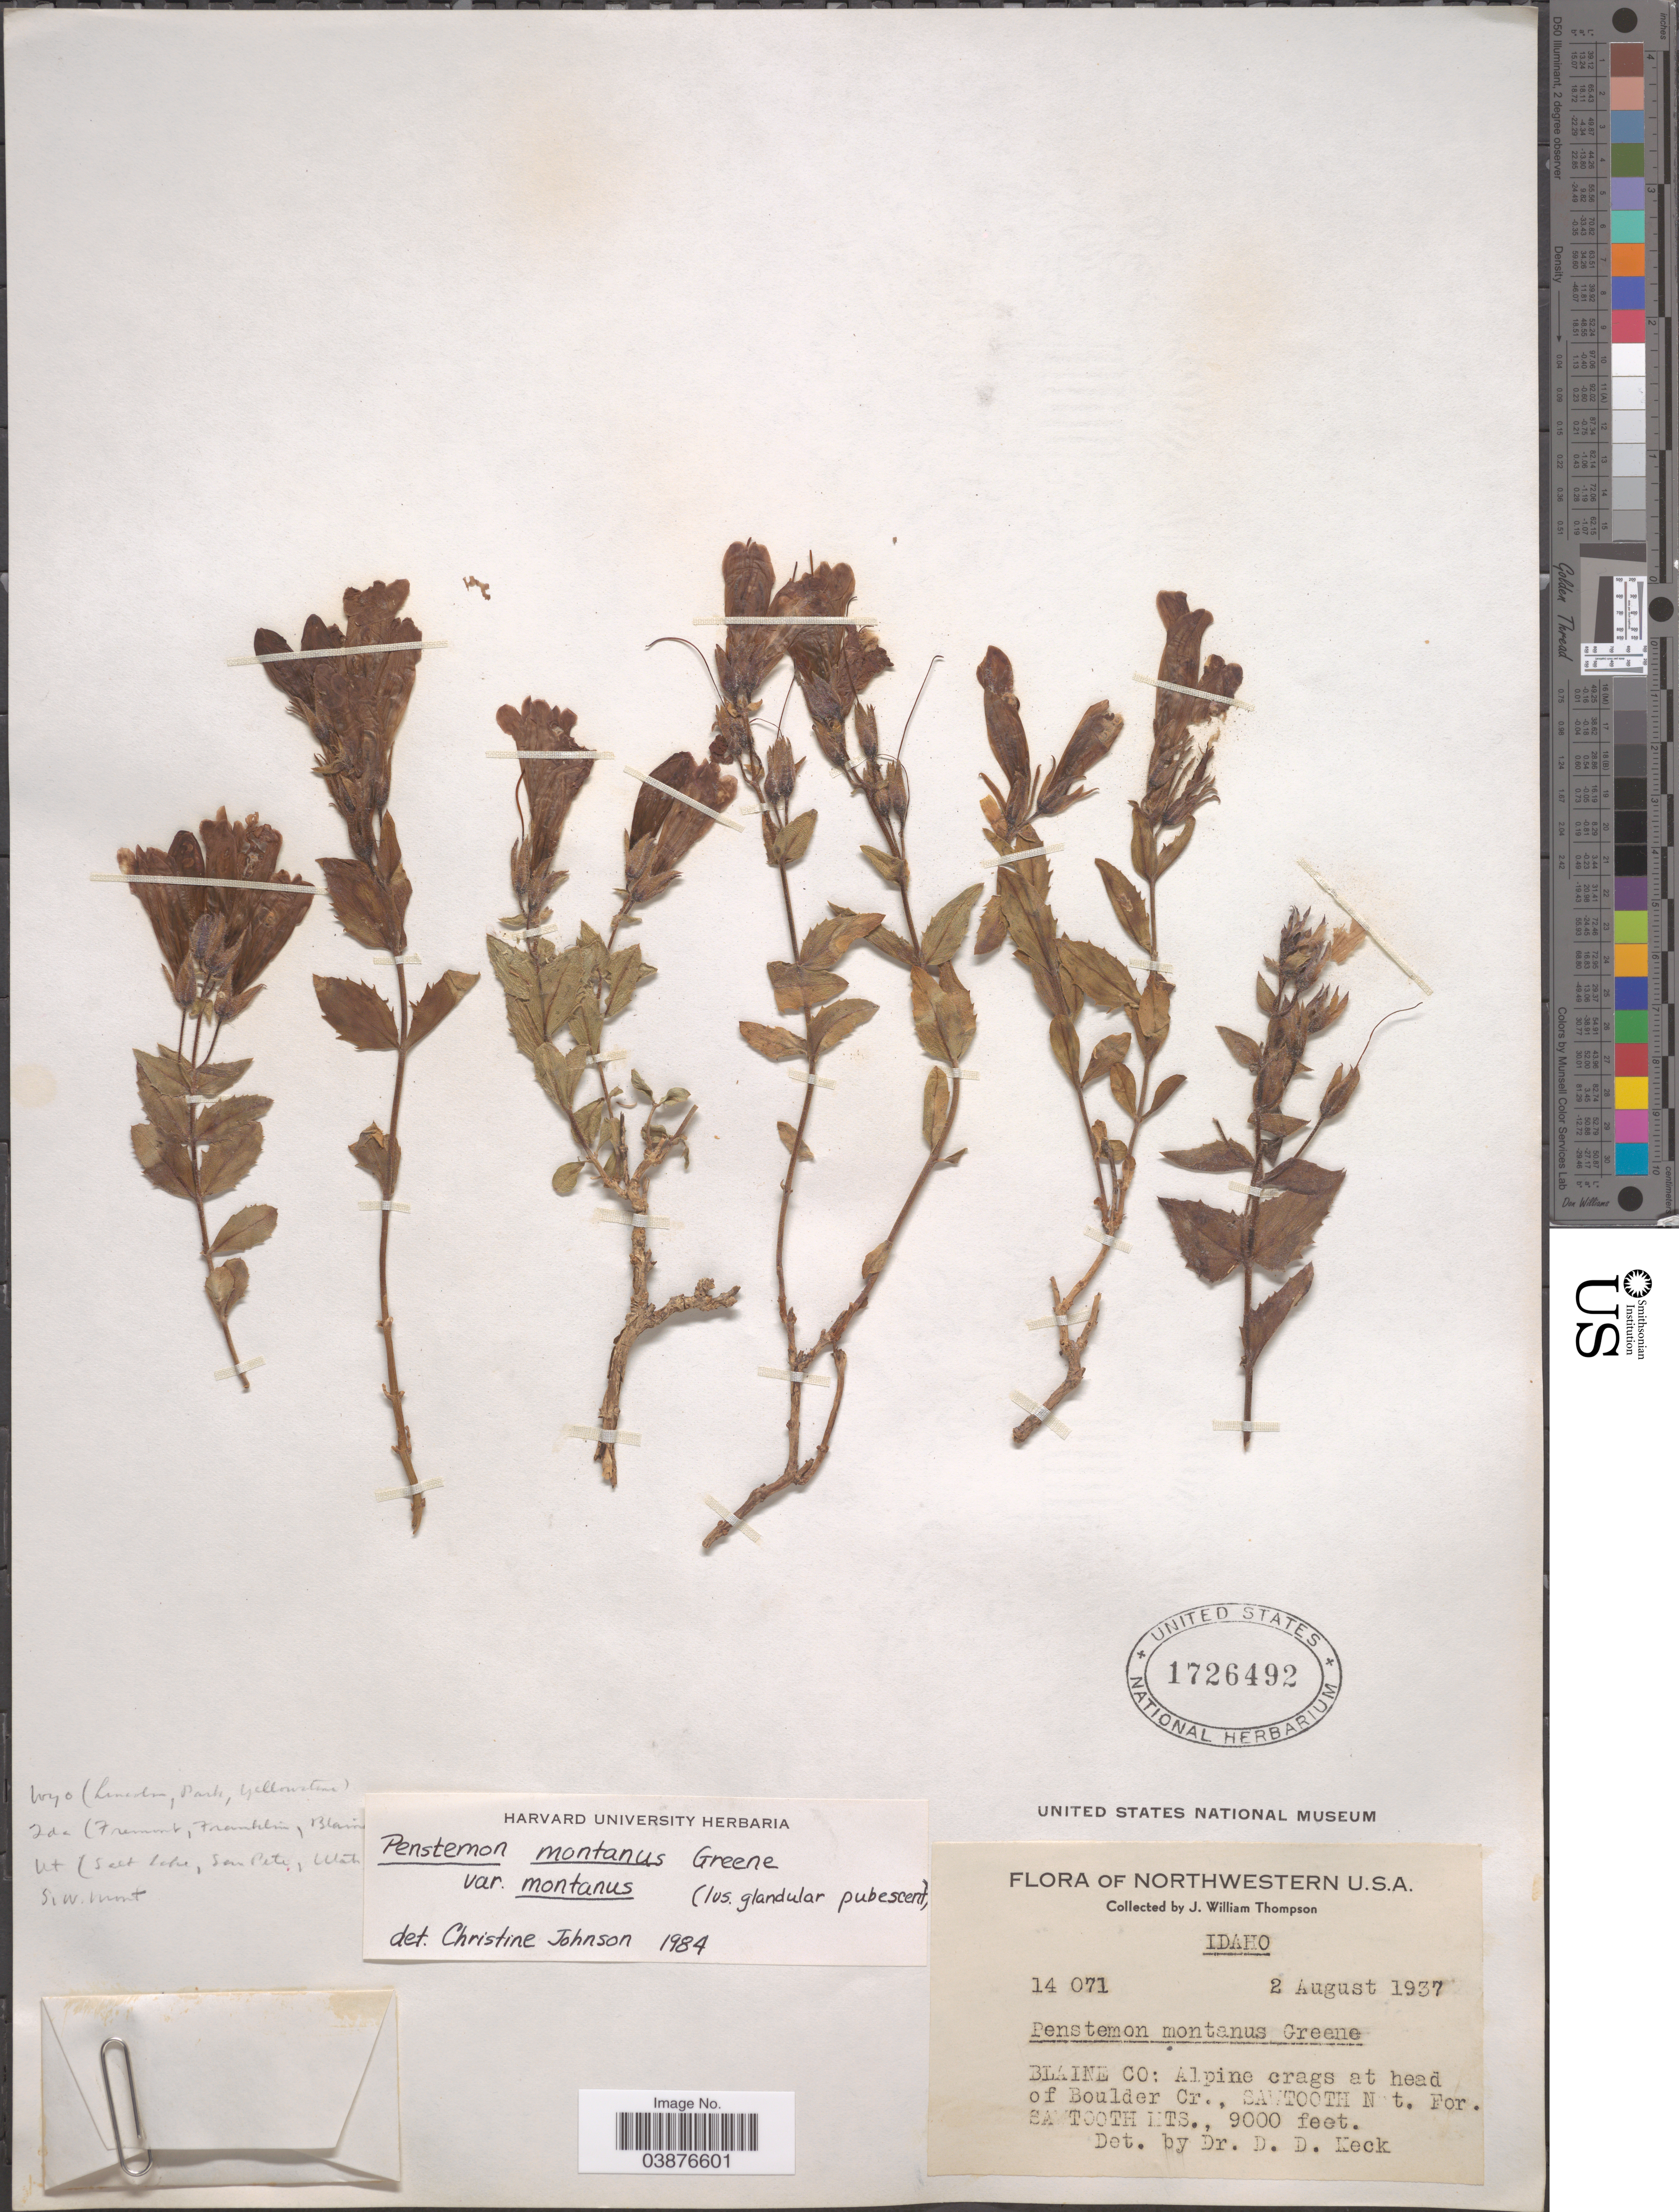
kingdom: Plantae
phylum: Tracheophyta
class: Magnoliopsida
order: Lamiales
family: Plantaginaceae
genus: Penstemon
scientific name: Penstemon montanus var. montanus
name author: Greene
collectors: J. W. Thompson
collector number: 14071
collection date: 1937-08-02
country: United States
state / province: Idaho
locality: Blaine Co: Alpine crags at head of Boulder Cr., Sawtooth Nat. For. Sawtooth Mts.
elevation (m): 2743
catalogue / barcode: US 1726492